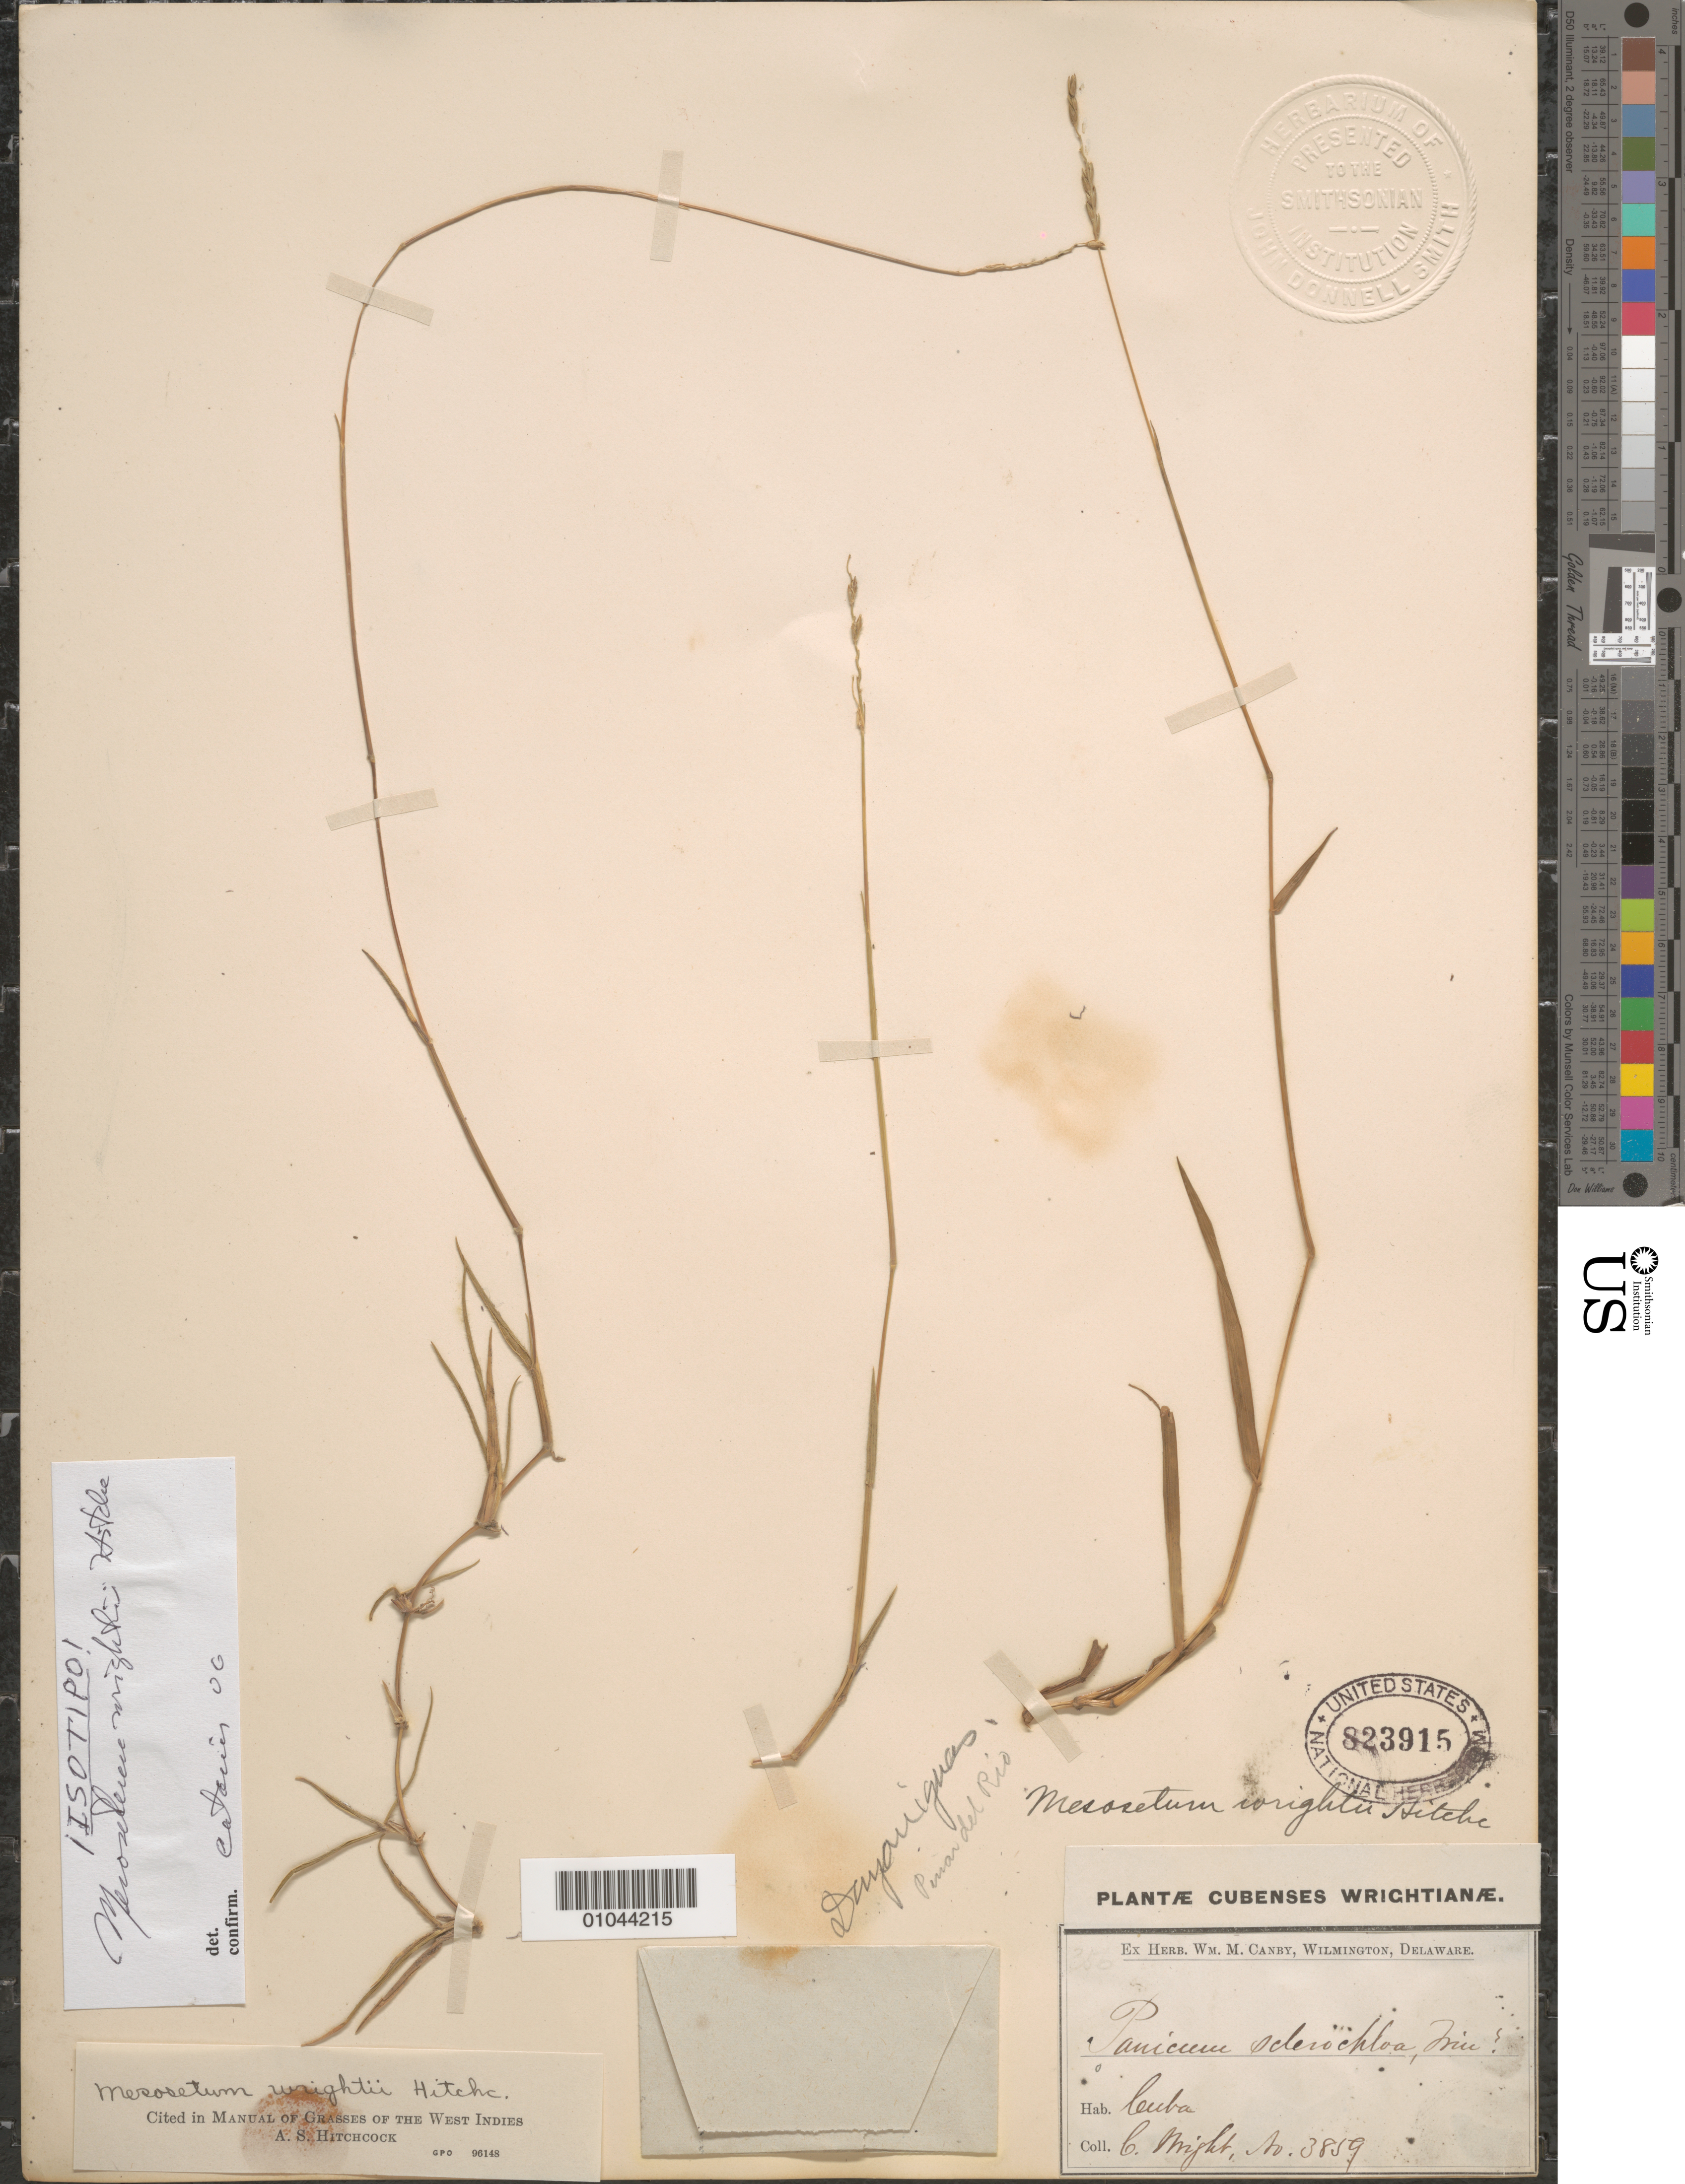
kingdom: Plantae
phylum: Tracheophyta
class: Liliopsida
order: Poales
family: Poaceae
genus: Mesosetum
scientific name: Mesosetum loliiforme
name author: (Hochst. ex Steud.) Chase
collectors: C. Wright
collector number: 3859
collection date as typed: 1800 to 1899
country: Cuba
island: Cuba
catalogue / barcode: US 823915